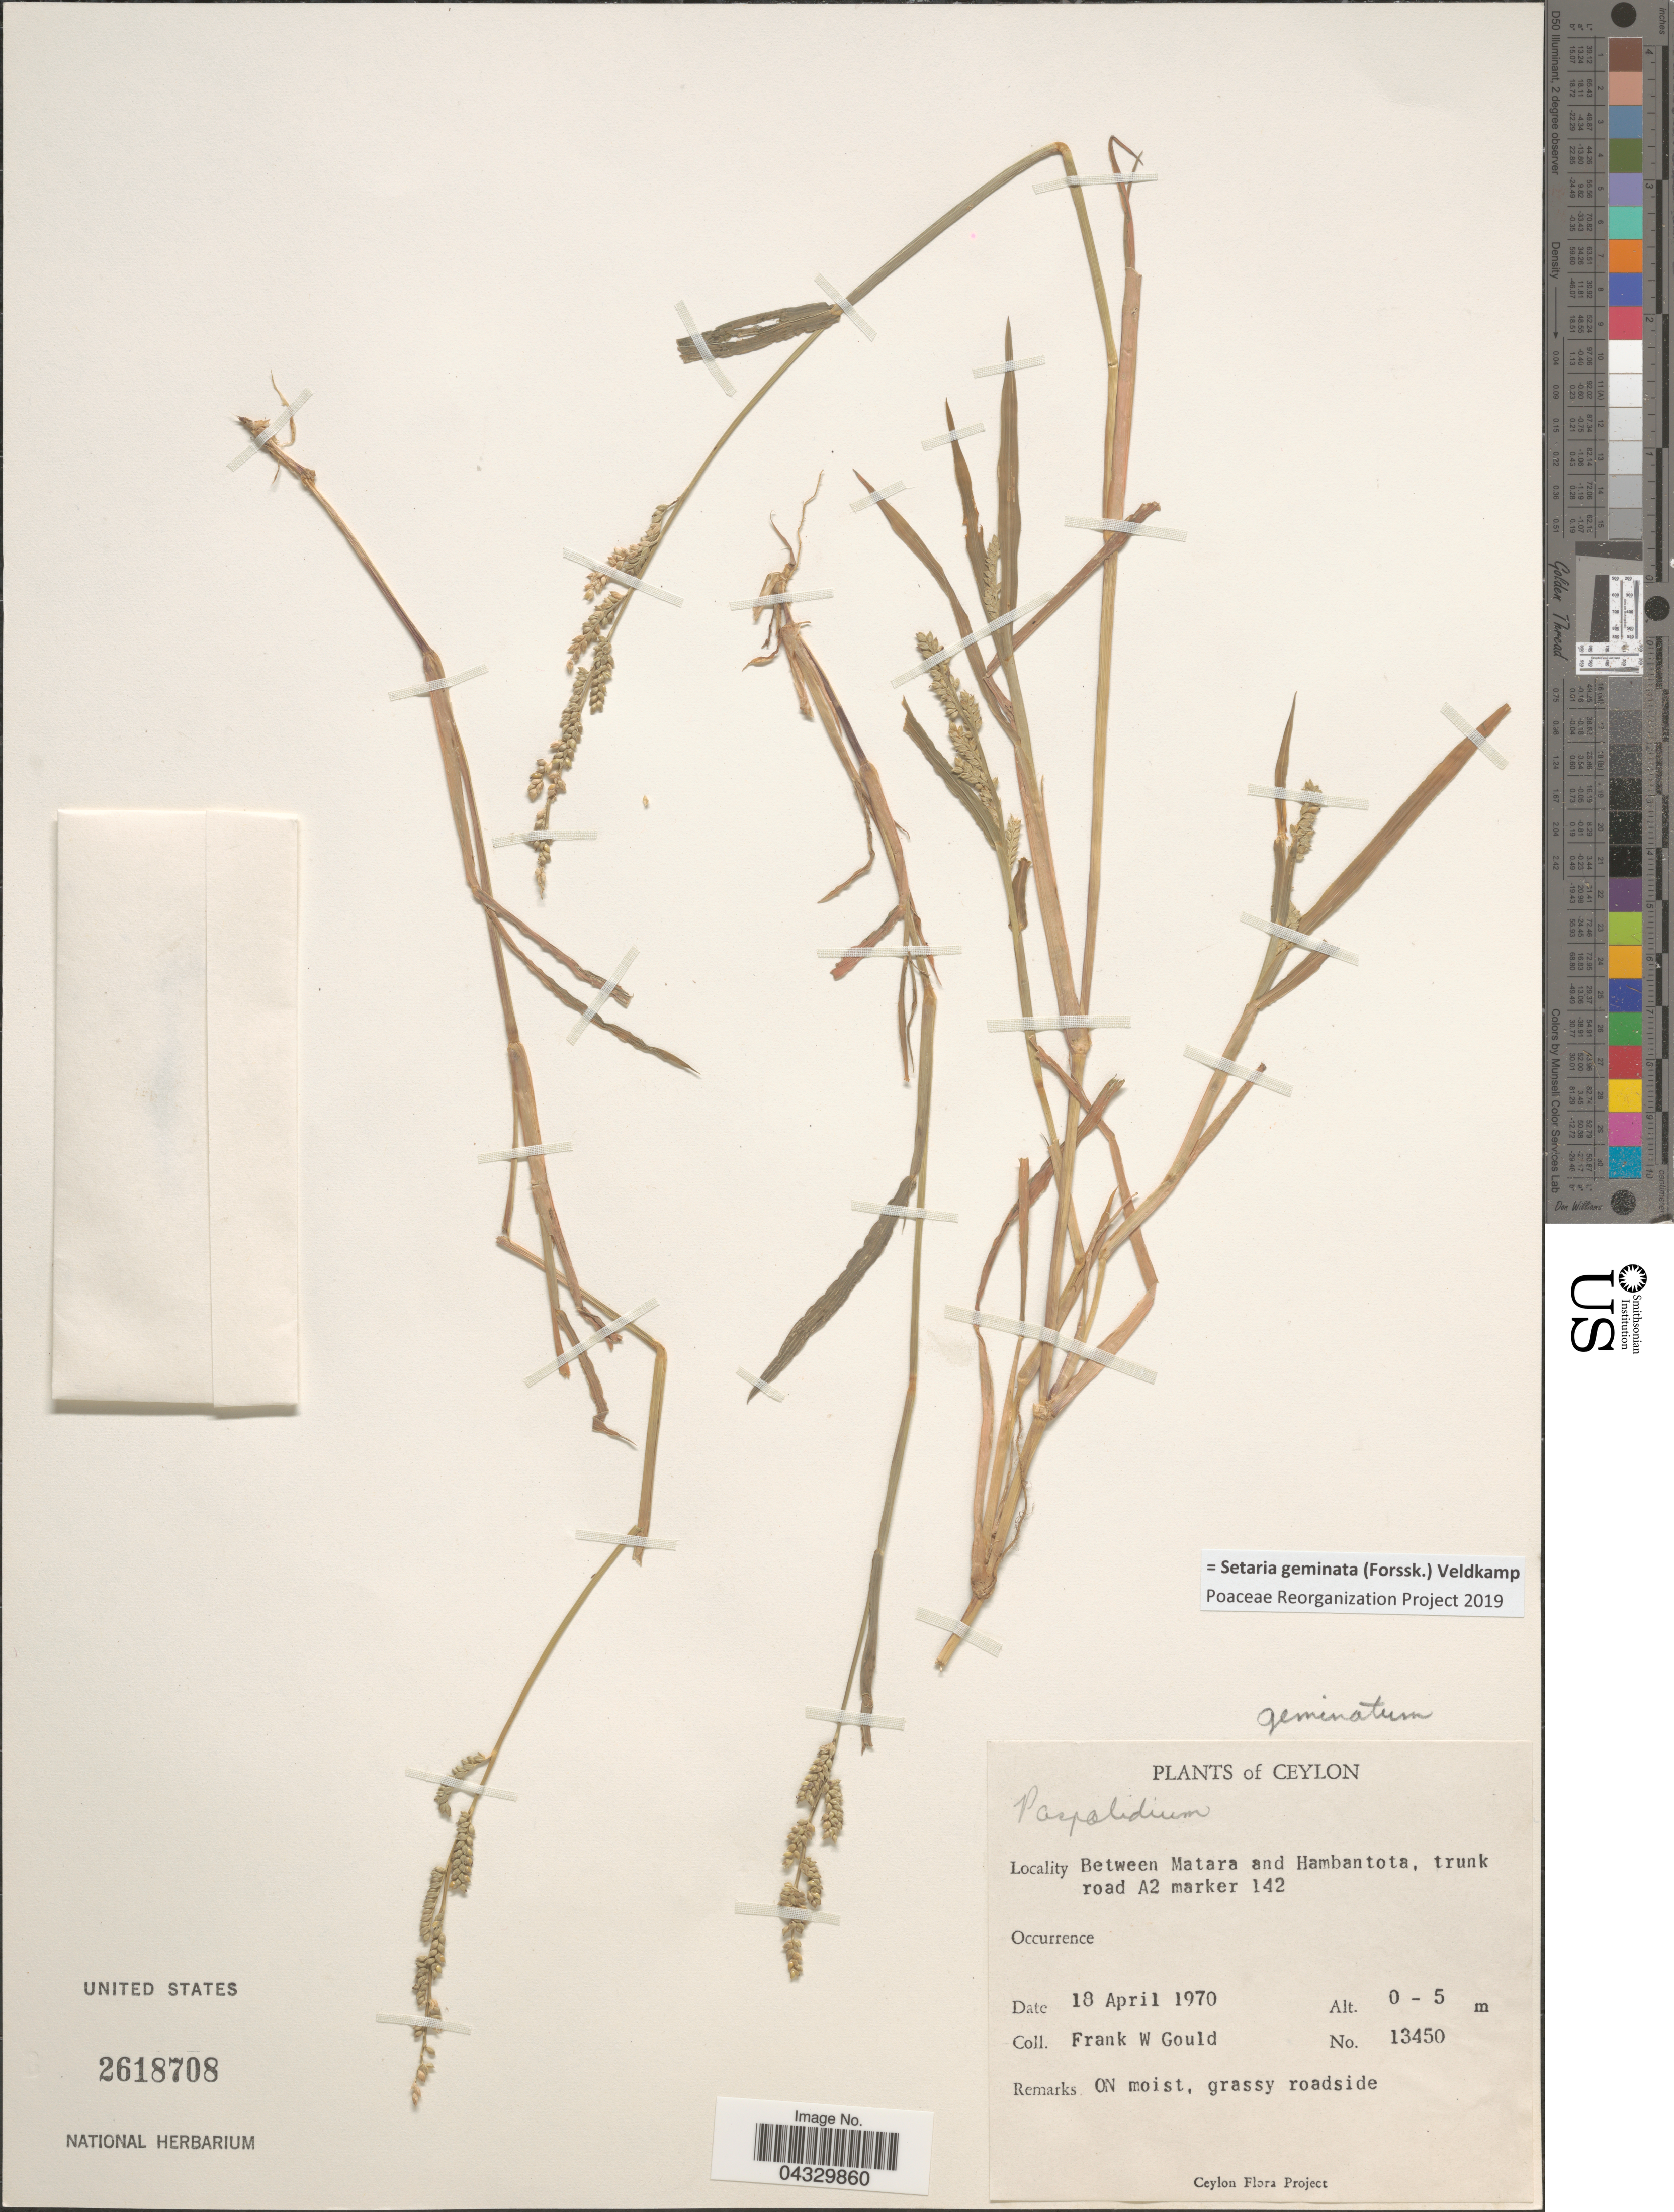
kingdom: Plantae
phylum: Tracheophyta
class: Liliopsida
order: Poales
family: Poaceae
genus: Setaria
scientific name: Setaria geminata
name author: (Forssk.) Veldkamp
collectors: F. W. Gould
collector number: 13450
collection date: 1970-04-10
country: Sri Lanka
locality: Ceylon. Between Matara and Hambantota, trunk road A2 marker 142.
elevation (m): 0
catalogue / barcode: US 2618708